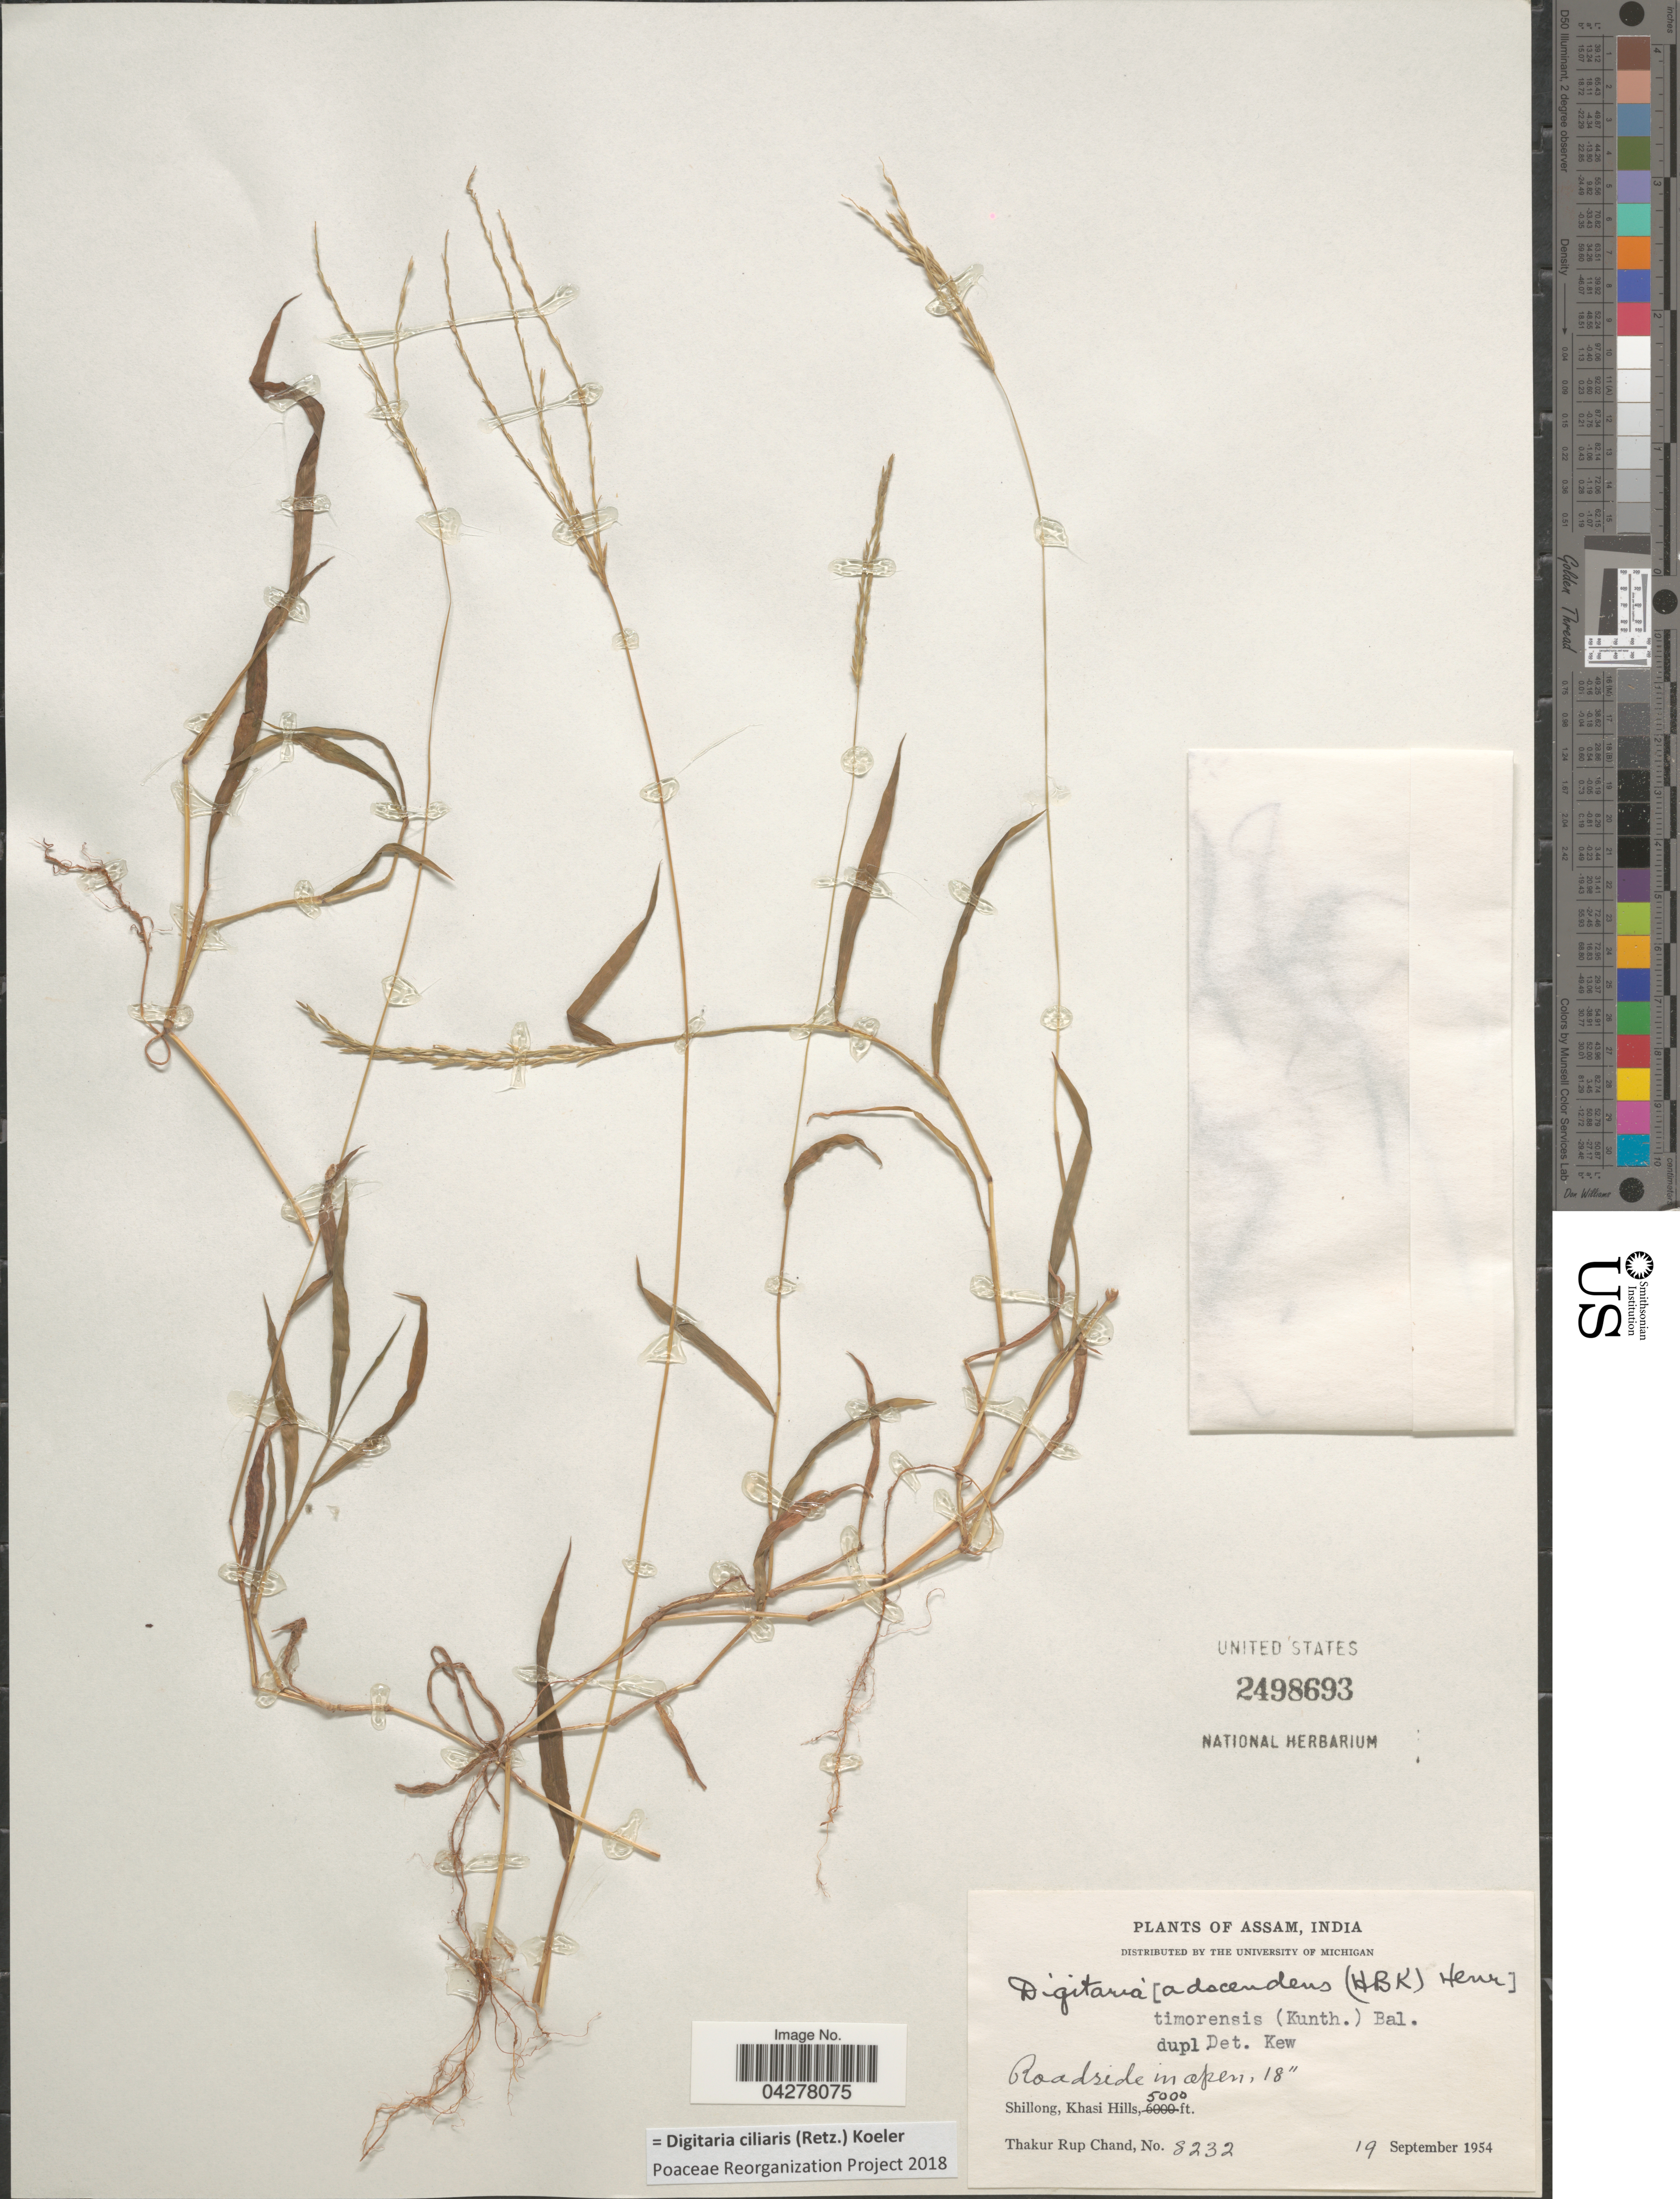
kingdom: Plantae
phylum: Tracheophyta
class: Liliopsida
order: Poales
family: Poaceae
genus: Digitaria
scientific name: Digitaria ciliaris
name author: (Retz.) Koeler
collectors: T. R. Chand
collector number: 8232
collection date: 1954-09-19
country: India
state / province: Meghalaya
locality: Roadside in open. Shillong, Khasi Hills.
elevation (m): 1524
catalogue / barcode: US 2498693